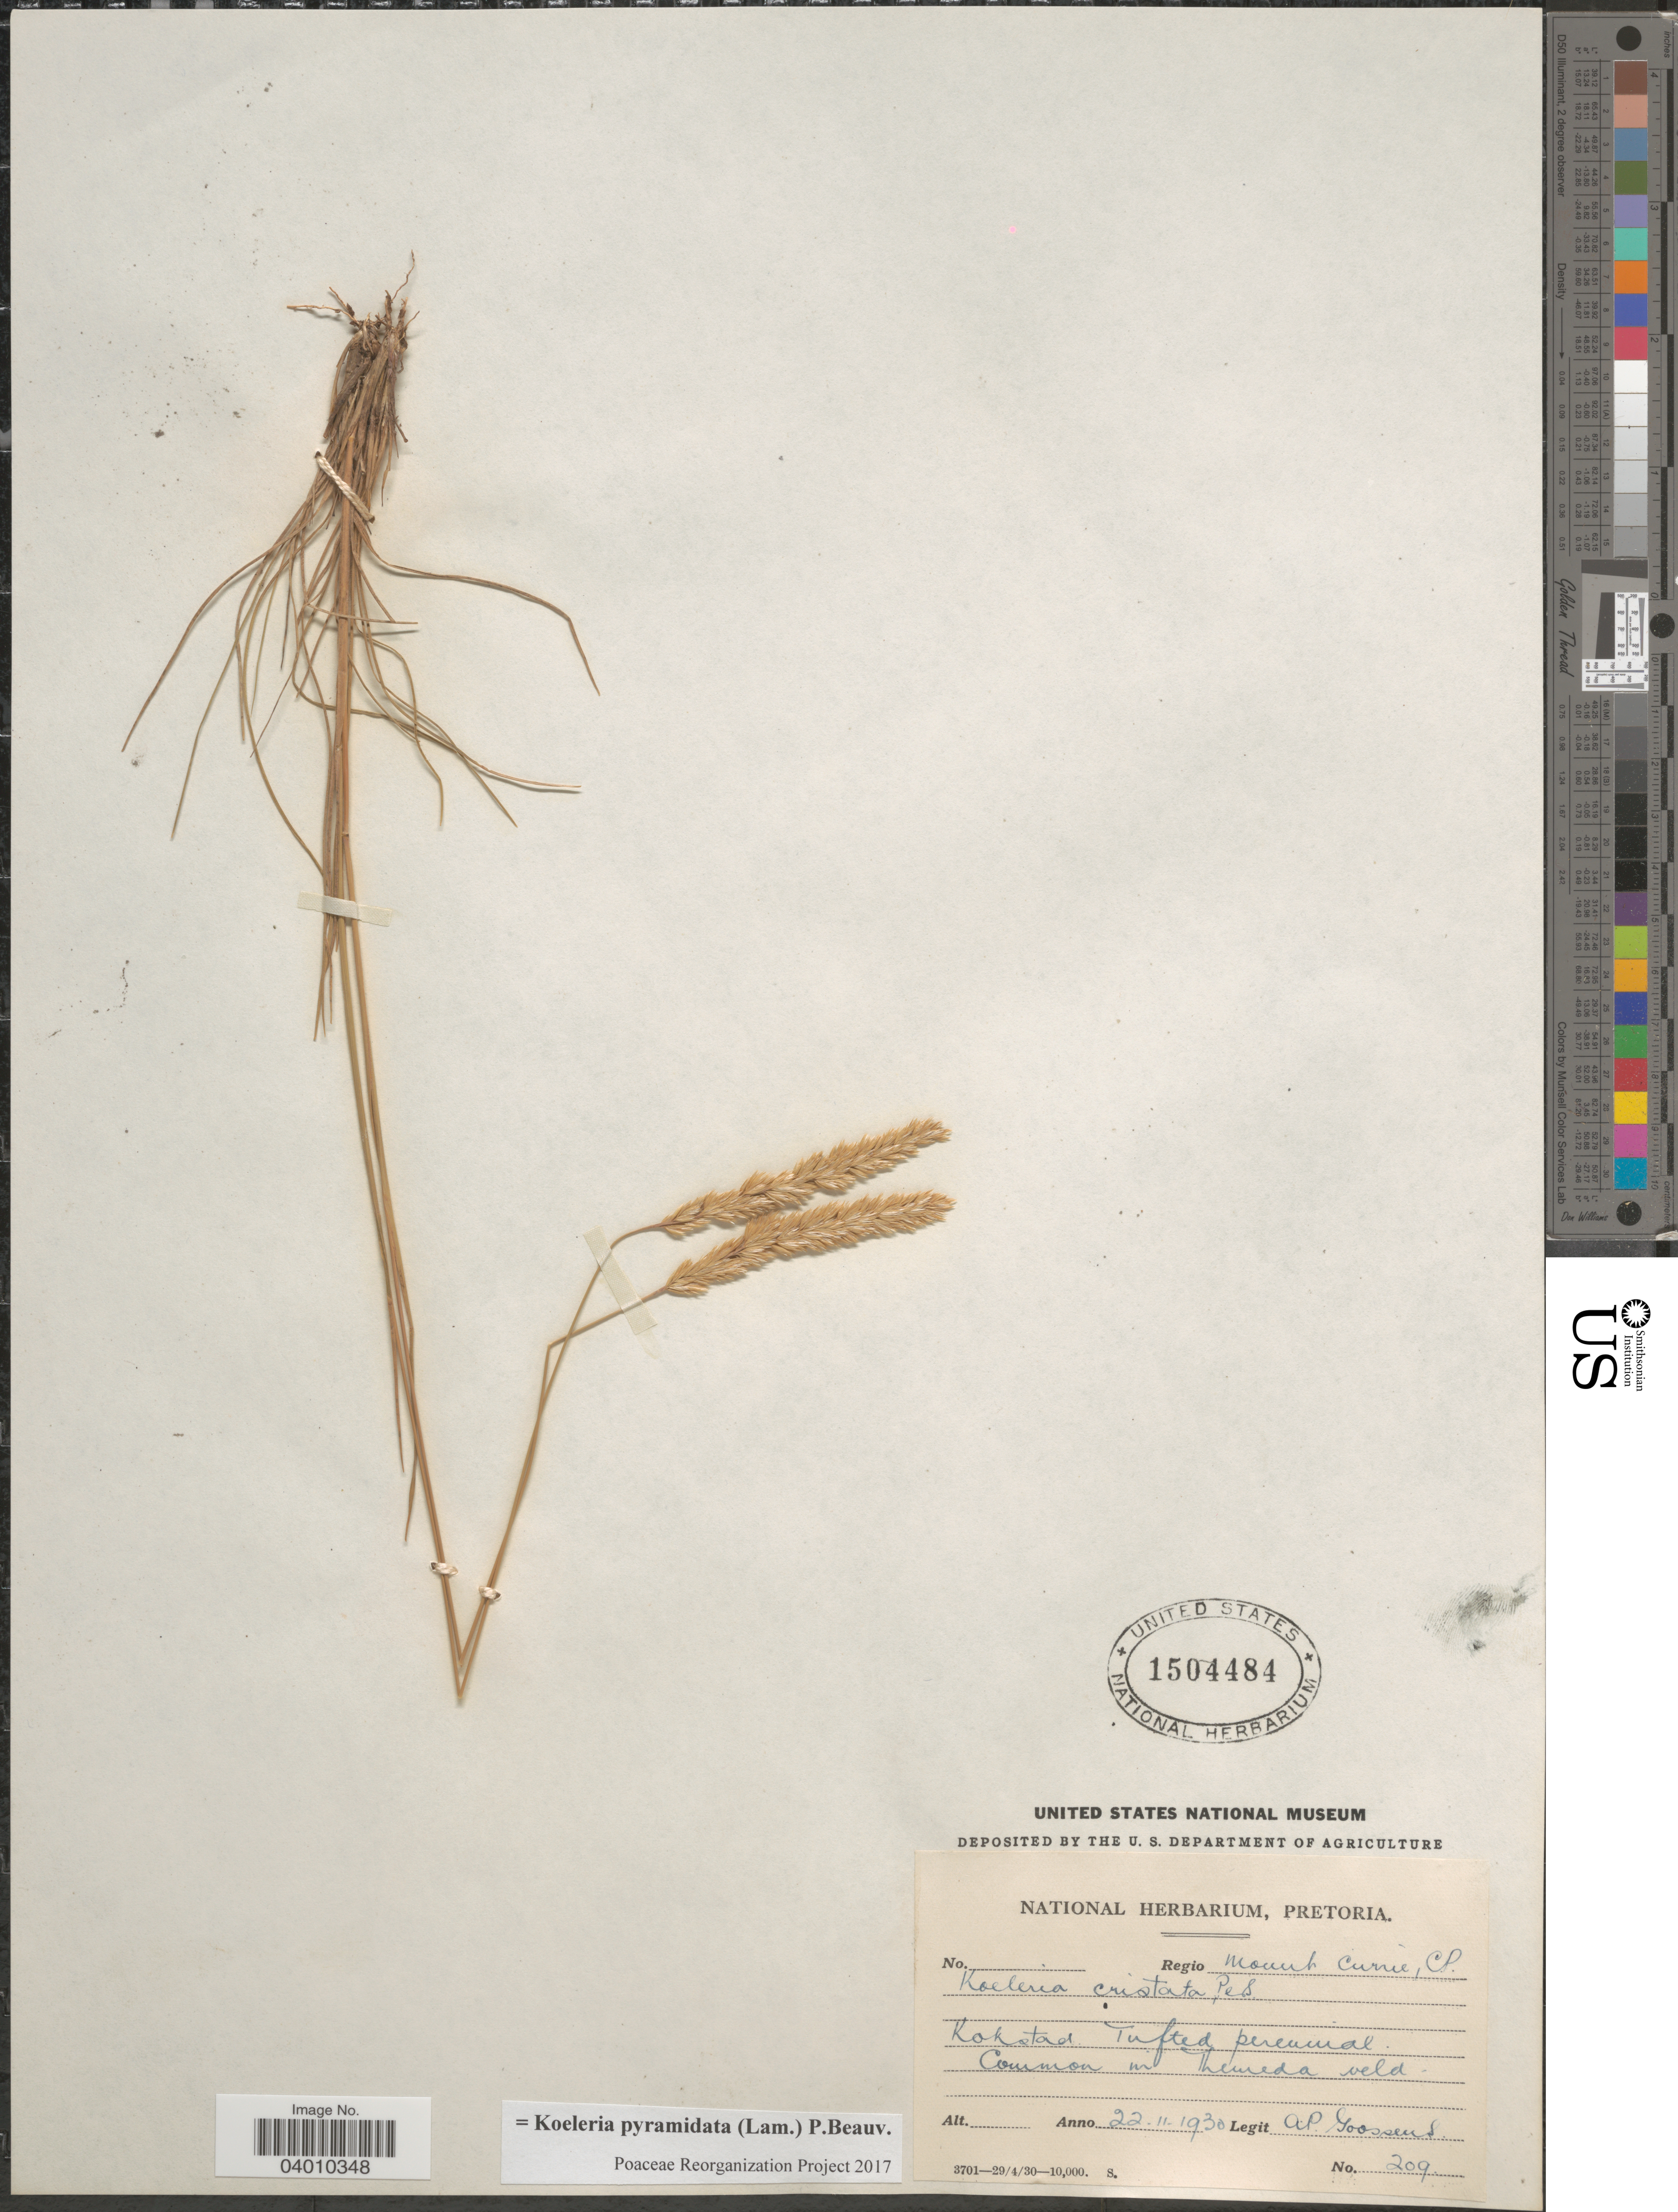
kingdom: Plantae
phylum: Tracheophyta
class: Liliopsida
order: Poales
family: Poaceae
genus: Koeleria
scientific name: Koeleria pyramidata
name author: (Lam.) P. Beauv.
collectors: A. P. G. Goossens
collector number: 209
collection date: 1930-11-22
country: South Africa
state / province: KwaZulu-Natal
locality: Regio Mount Currie. Kokstad.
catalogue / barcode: US 1504484